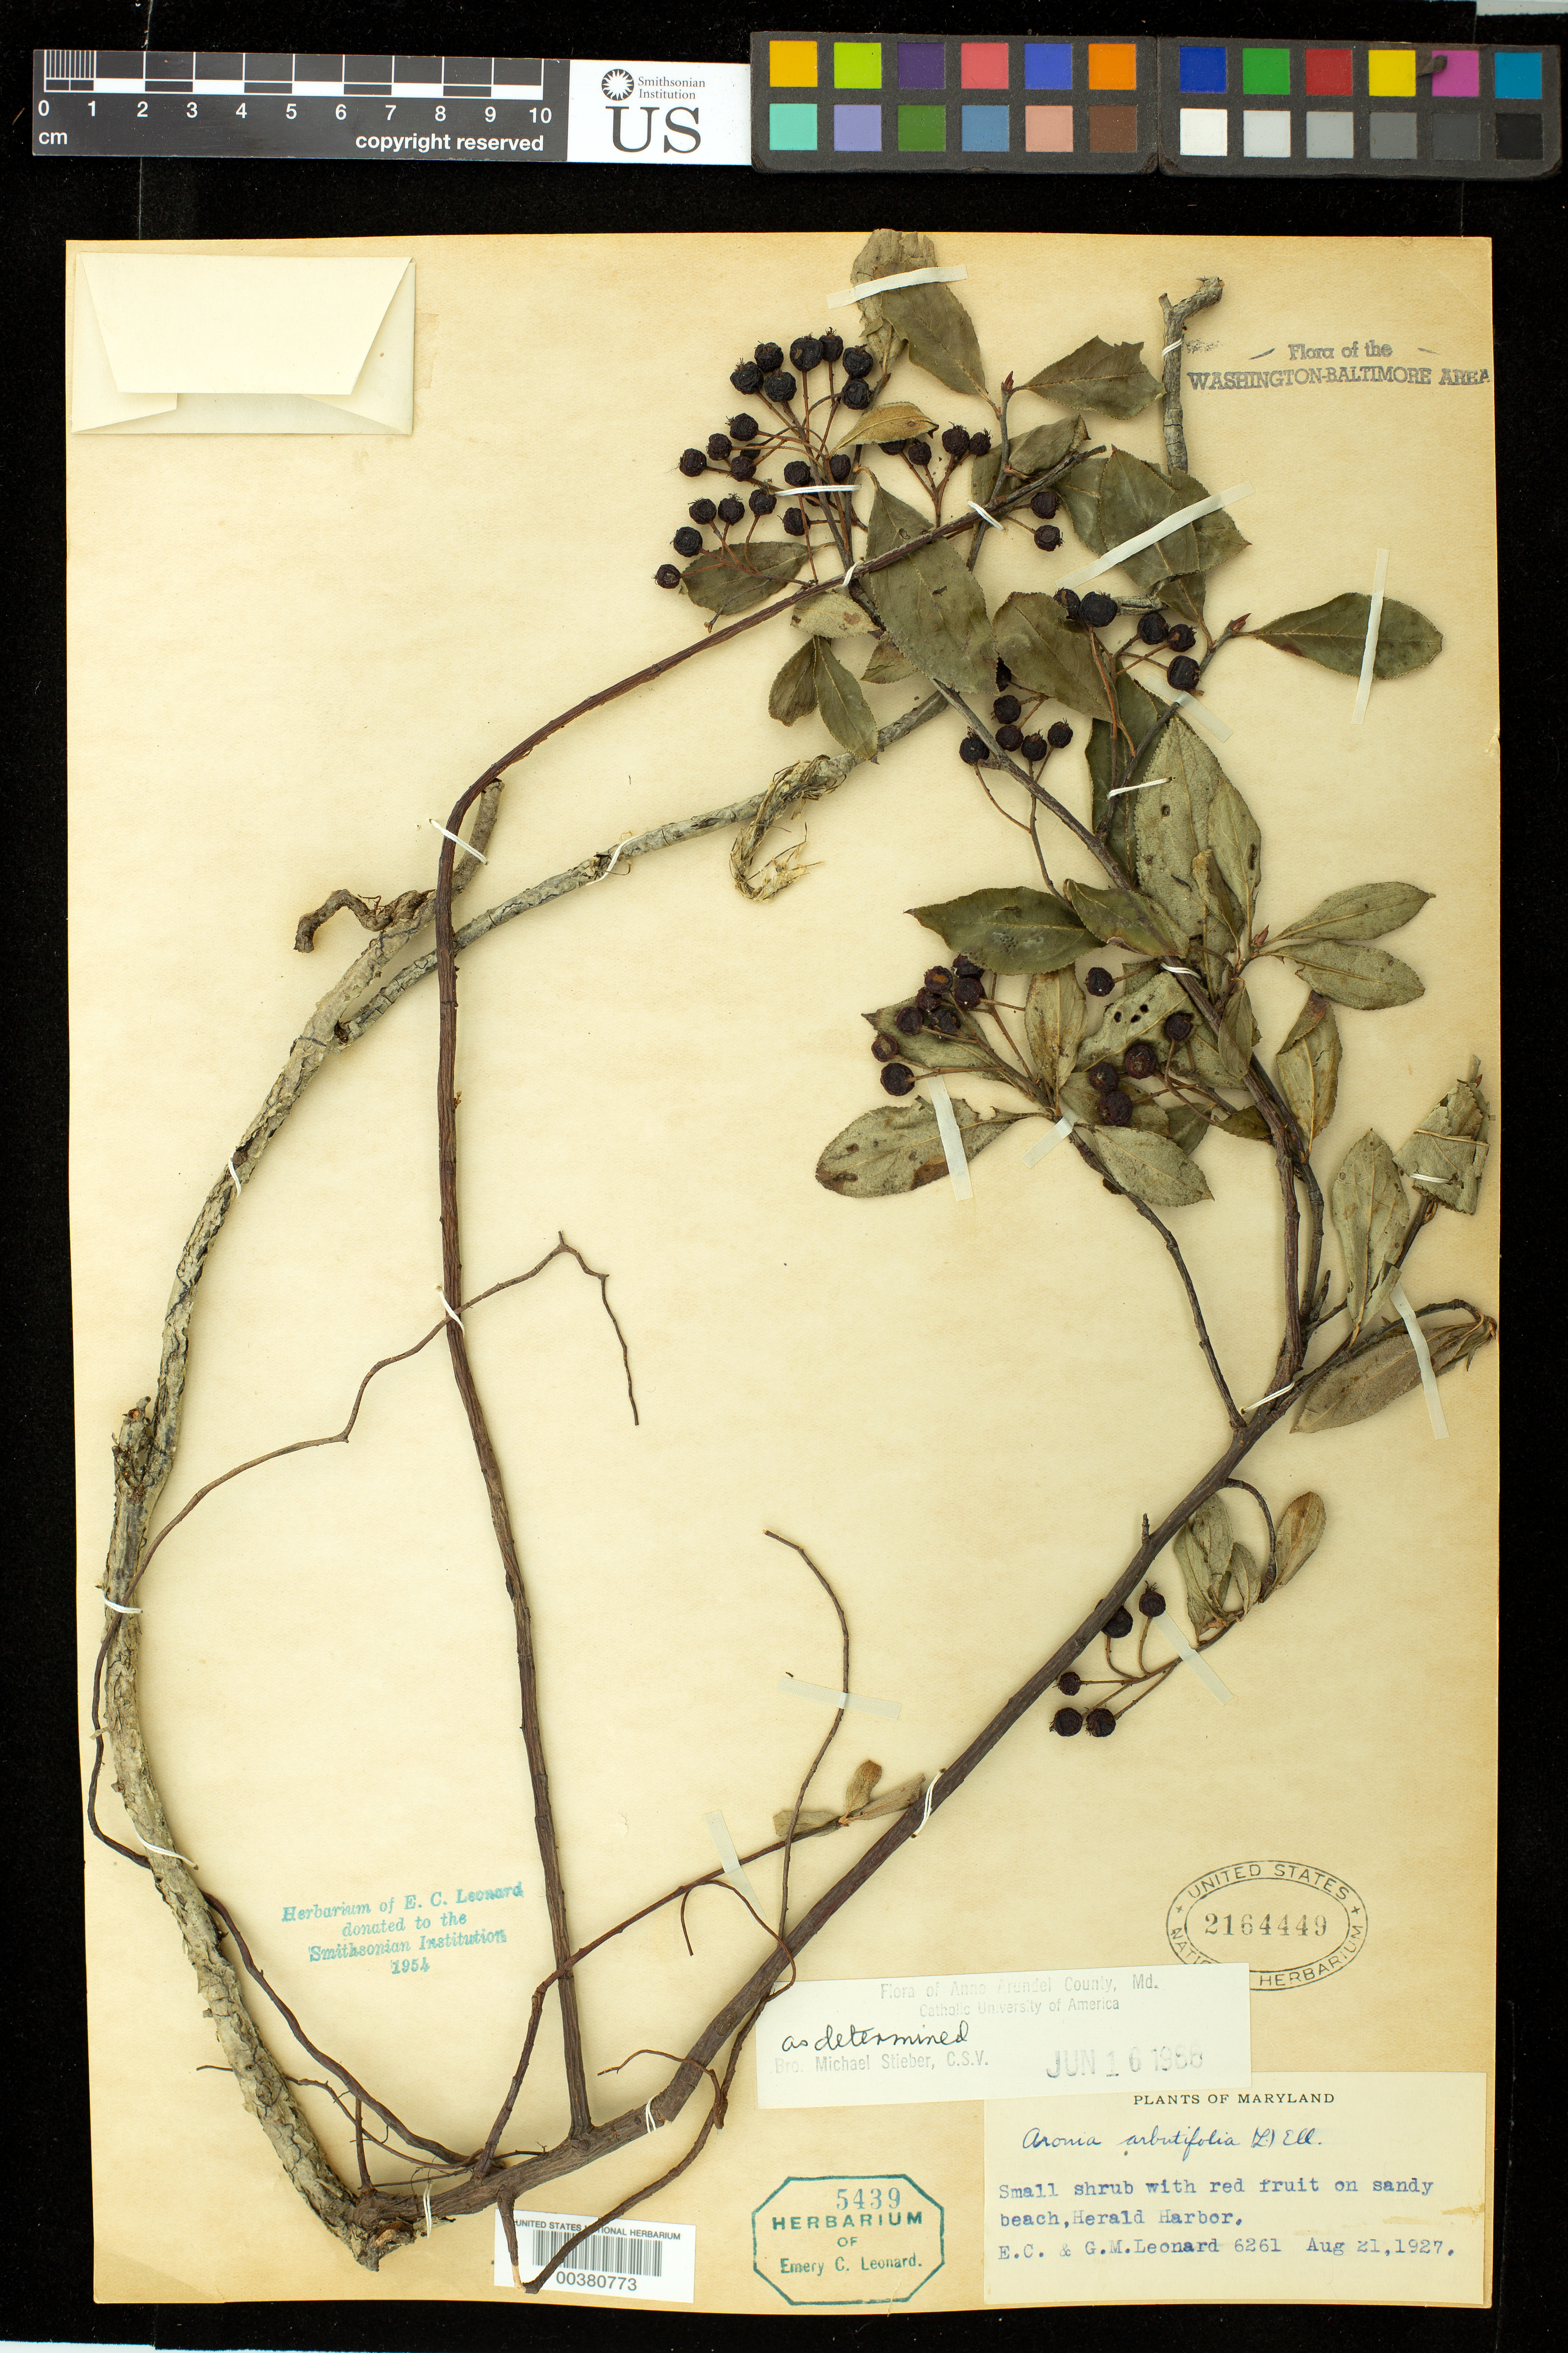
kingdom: Plantae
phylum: Tracheophyta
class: Magnoliopsida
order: Rosales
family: Rosaceae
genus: Aronia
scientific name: Aronia arbutifolia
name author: (L.) Pers.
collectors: E. C. Leonard & G. M. Leonard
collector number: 6261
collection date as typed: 21 Aug 1927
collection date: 1927-08-21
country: United States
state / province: Maryland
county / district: Anne Arundel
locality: Herald Harbor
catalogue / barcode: US 2164449